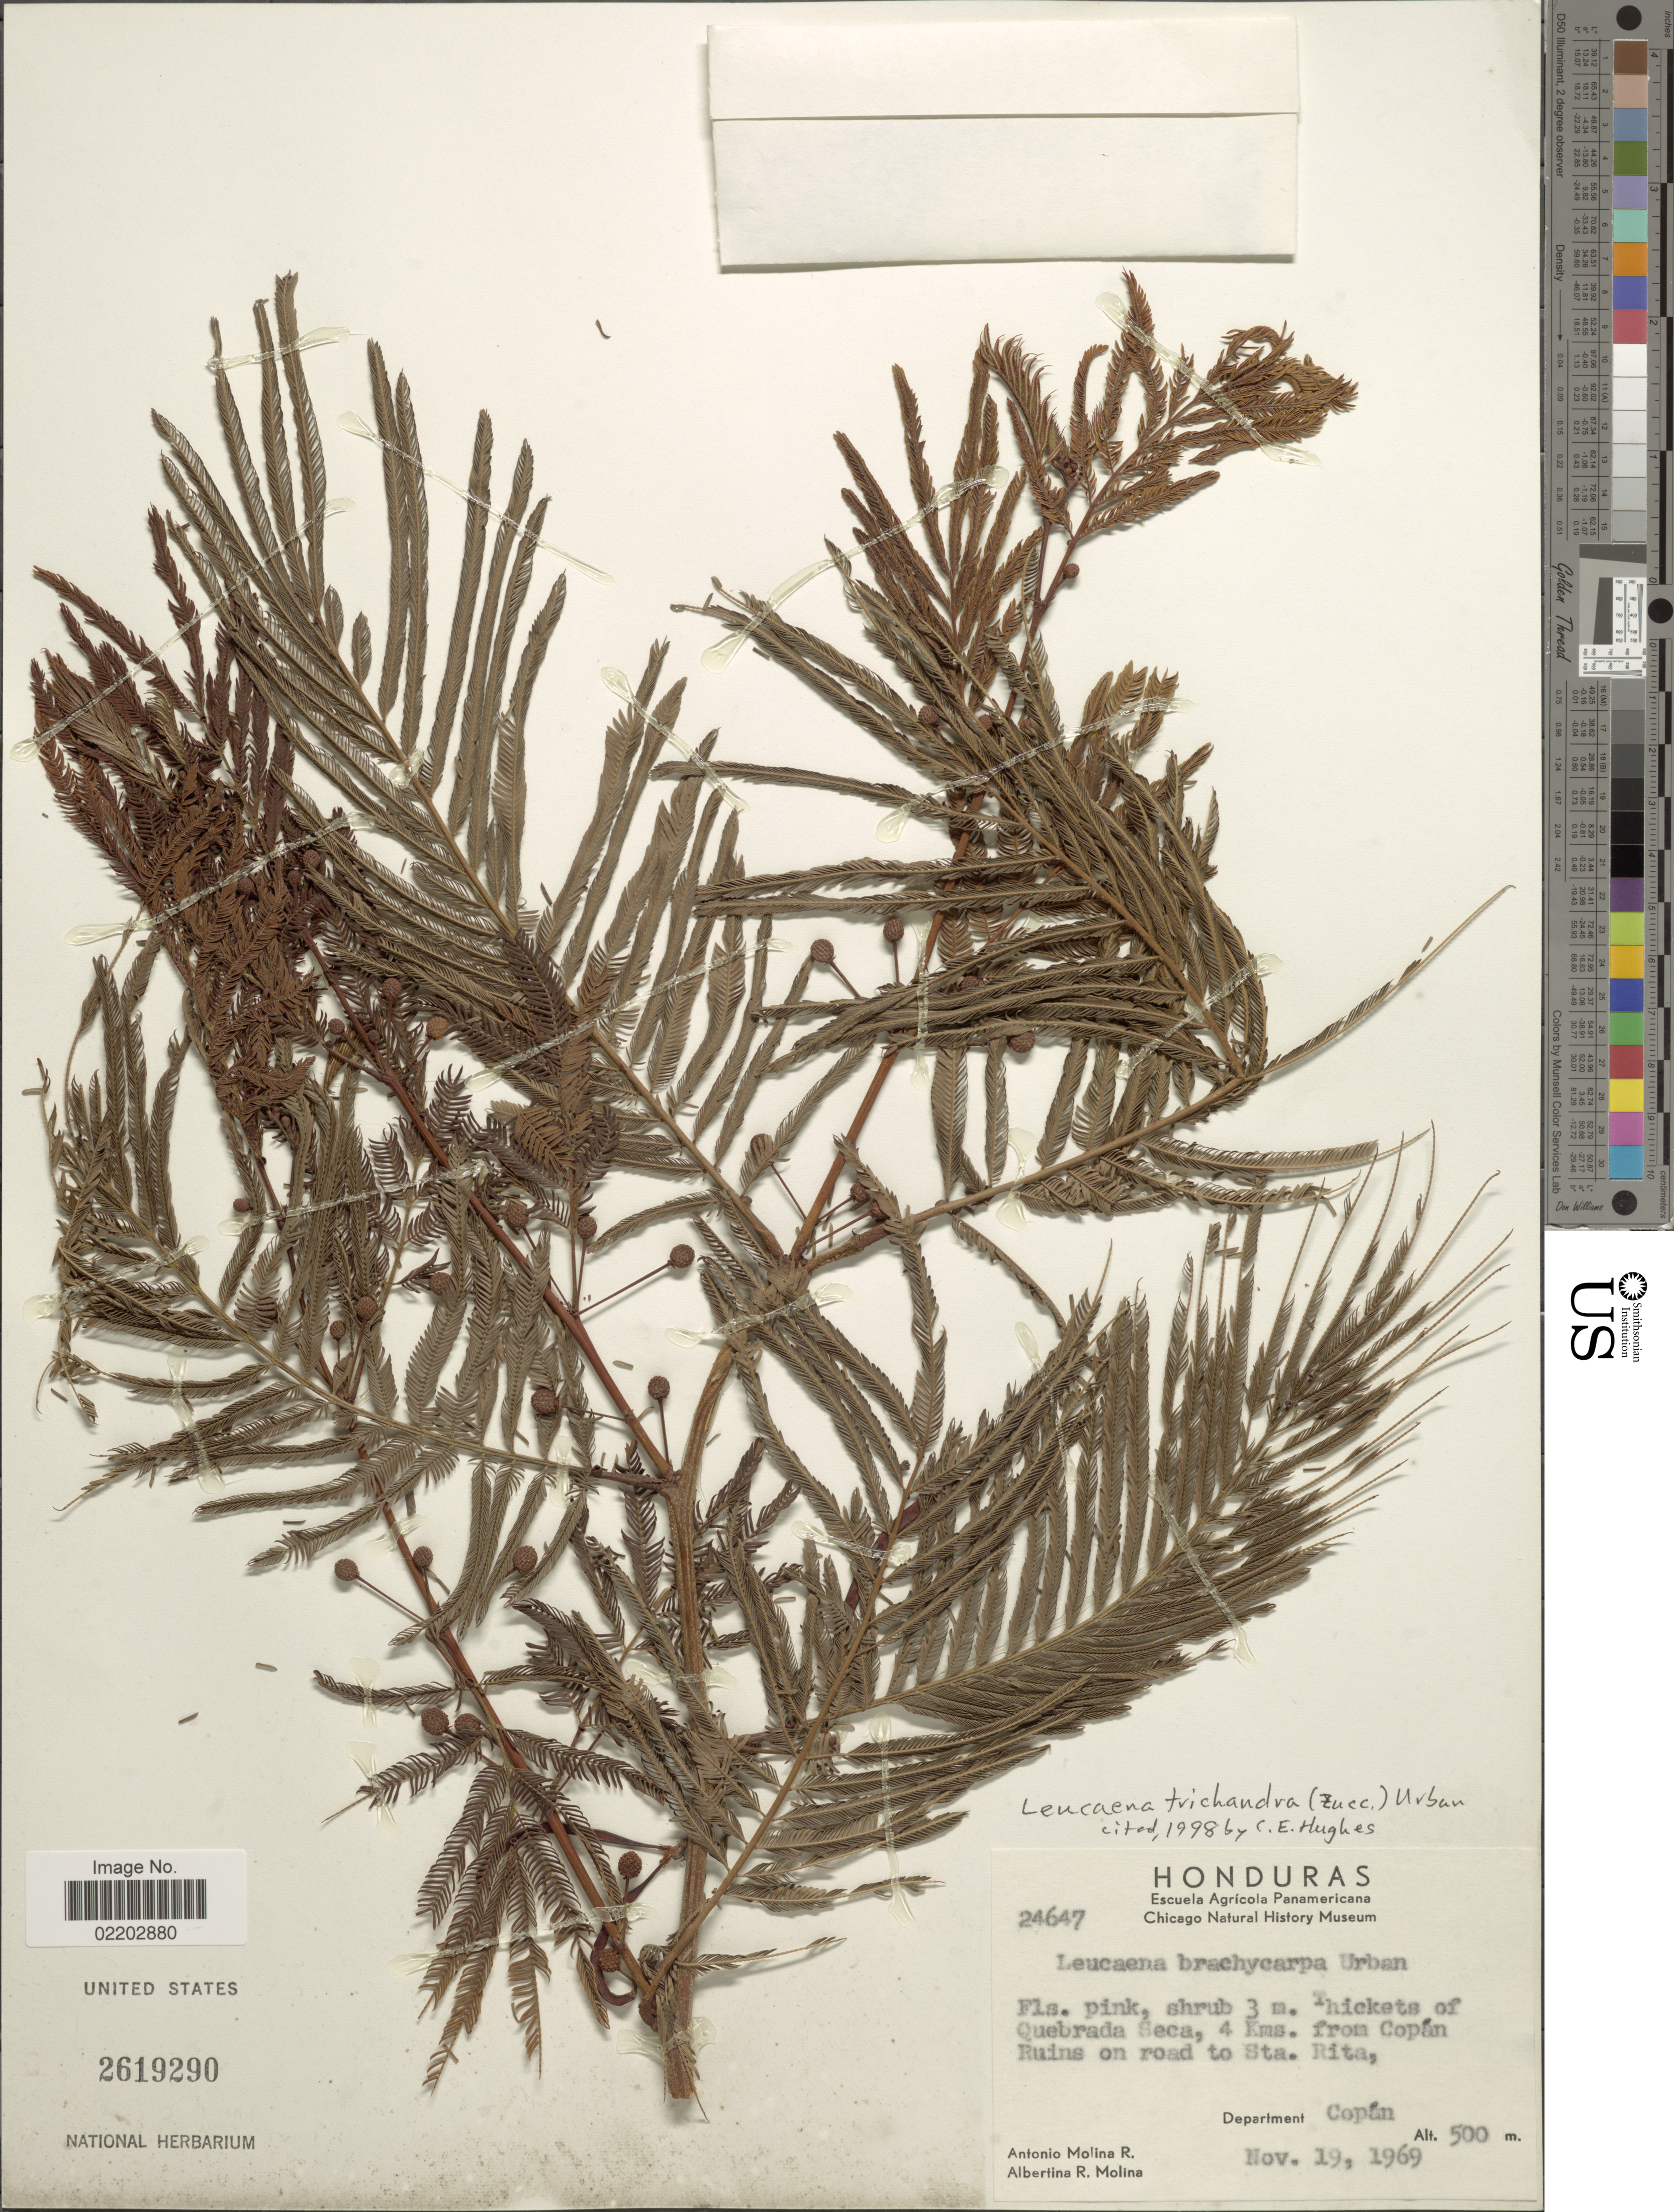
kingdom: Plantae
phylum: Tracheophyta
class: Magnoliopsida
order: Fabales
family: Fabaceae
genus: Leucaena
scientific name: Leucaena trichandra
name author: (Zucc.) Urb.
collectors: A. Molina R. & A. R. Molina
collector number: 24647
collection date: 1969-11-19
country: Honduras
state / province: Copán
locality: Thickets of Quebrada Seca, 4 kms. from Copán Ruins on road to Sta. Rita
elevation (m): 500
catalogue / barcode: US 2619290